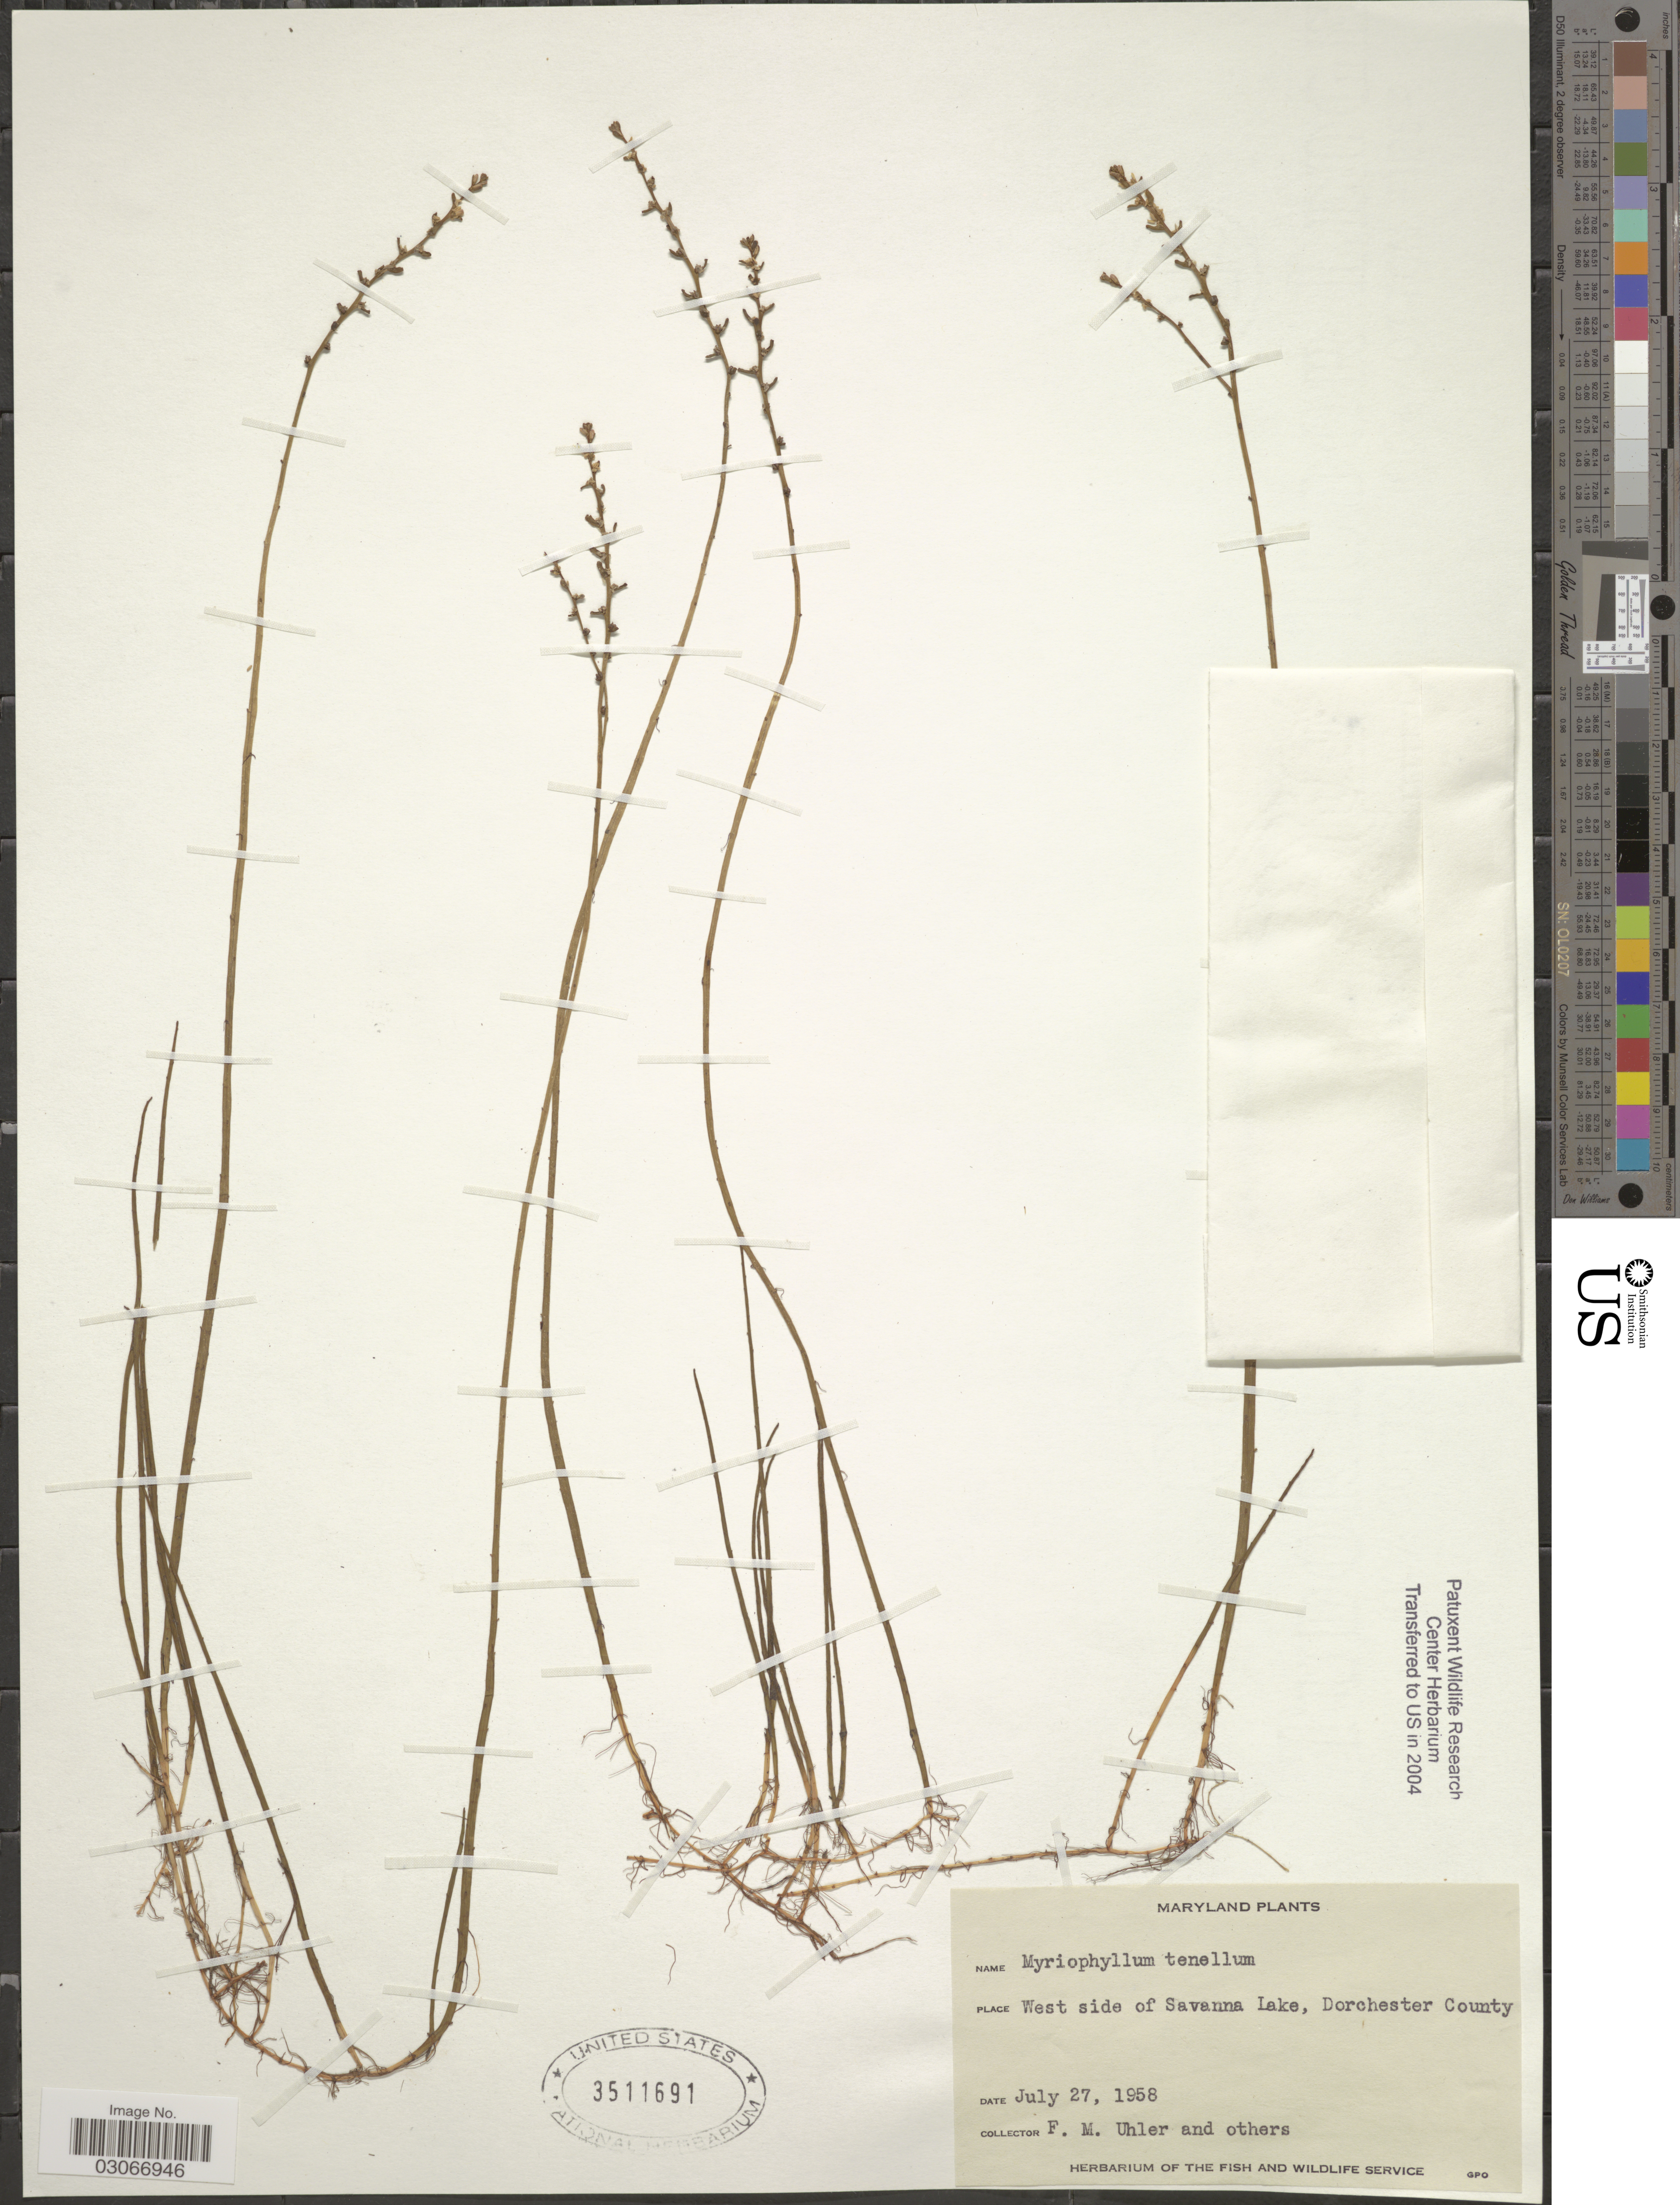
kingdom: Plantae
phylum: Tracheophyta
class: Magnoliopsida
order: Saxifragales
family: Haloragaceae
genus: Myriophyllum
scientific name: Myriophyllum tenellum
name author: Bigelow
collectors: F. M. Uhler & et al.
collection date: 1958-07-27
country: United States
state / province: Maryland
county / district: Dorchester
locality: West side of Savanna Lake, Dorchester County.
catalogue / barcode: US 3511691